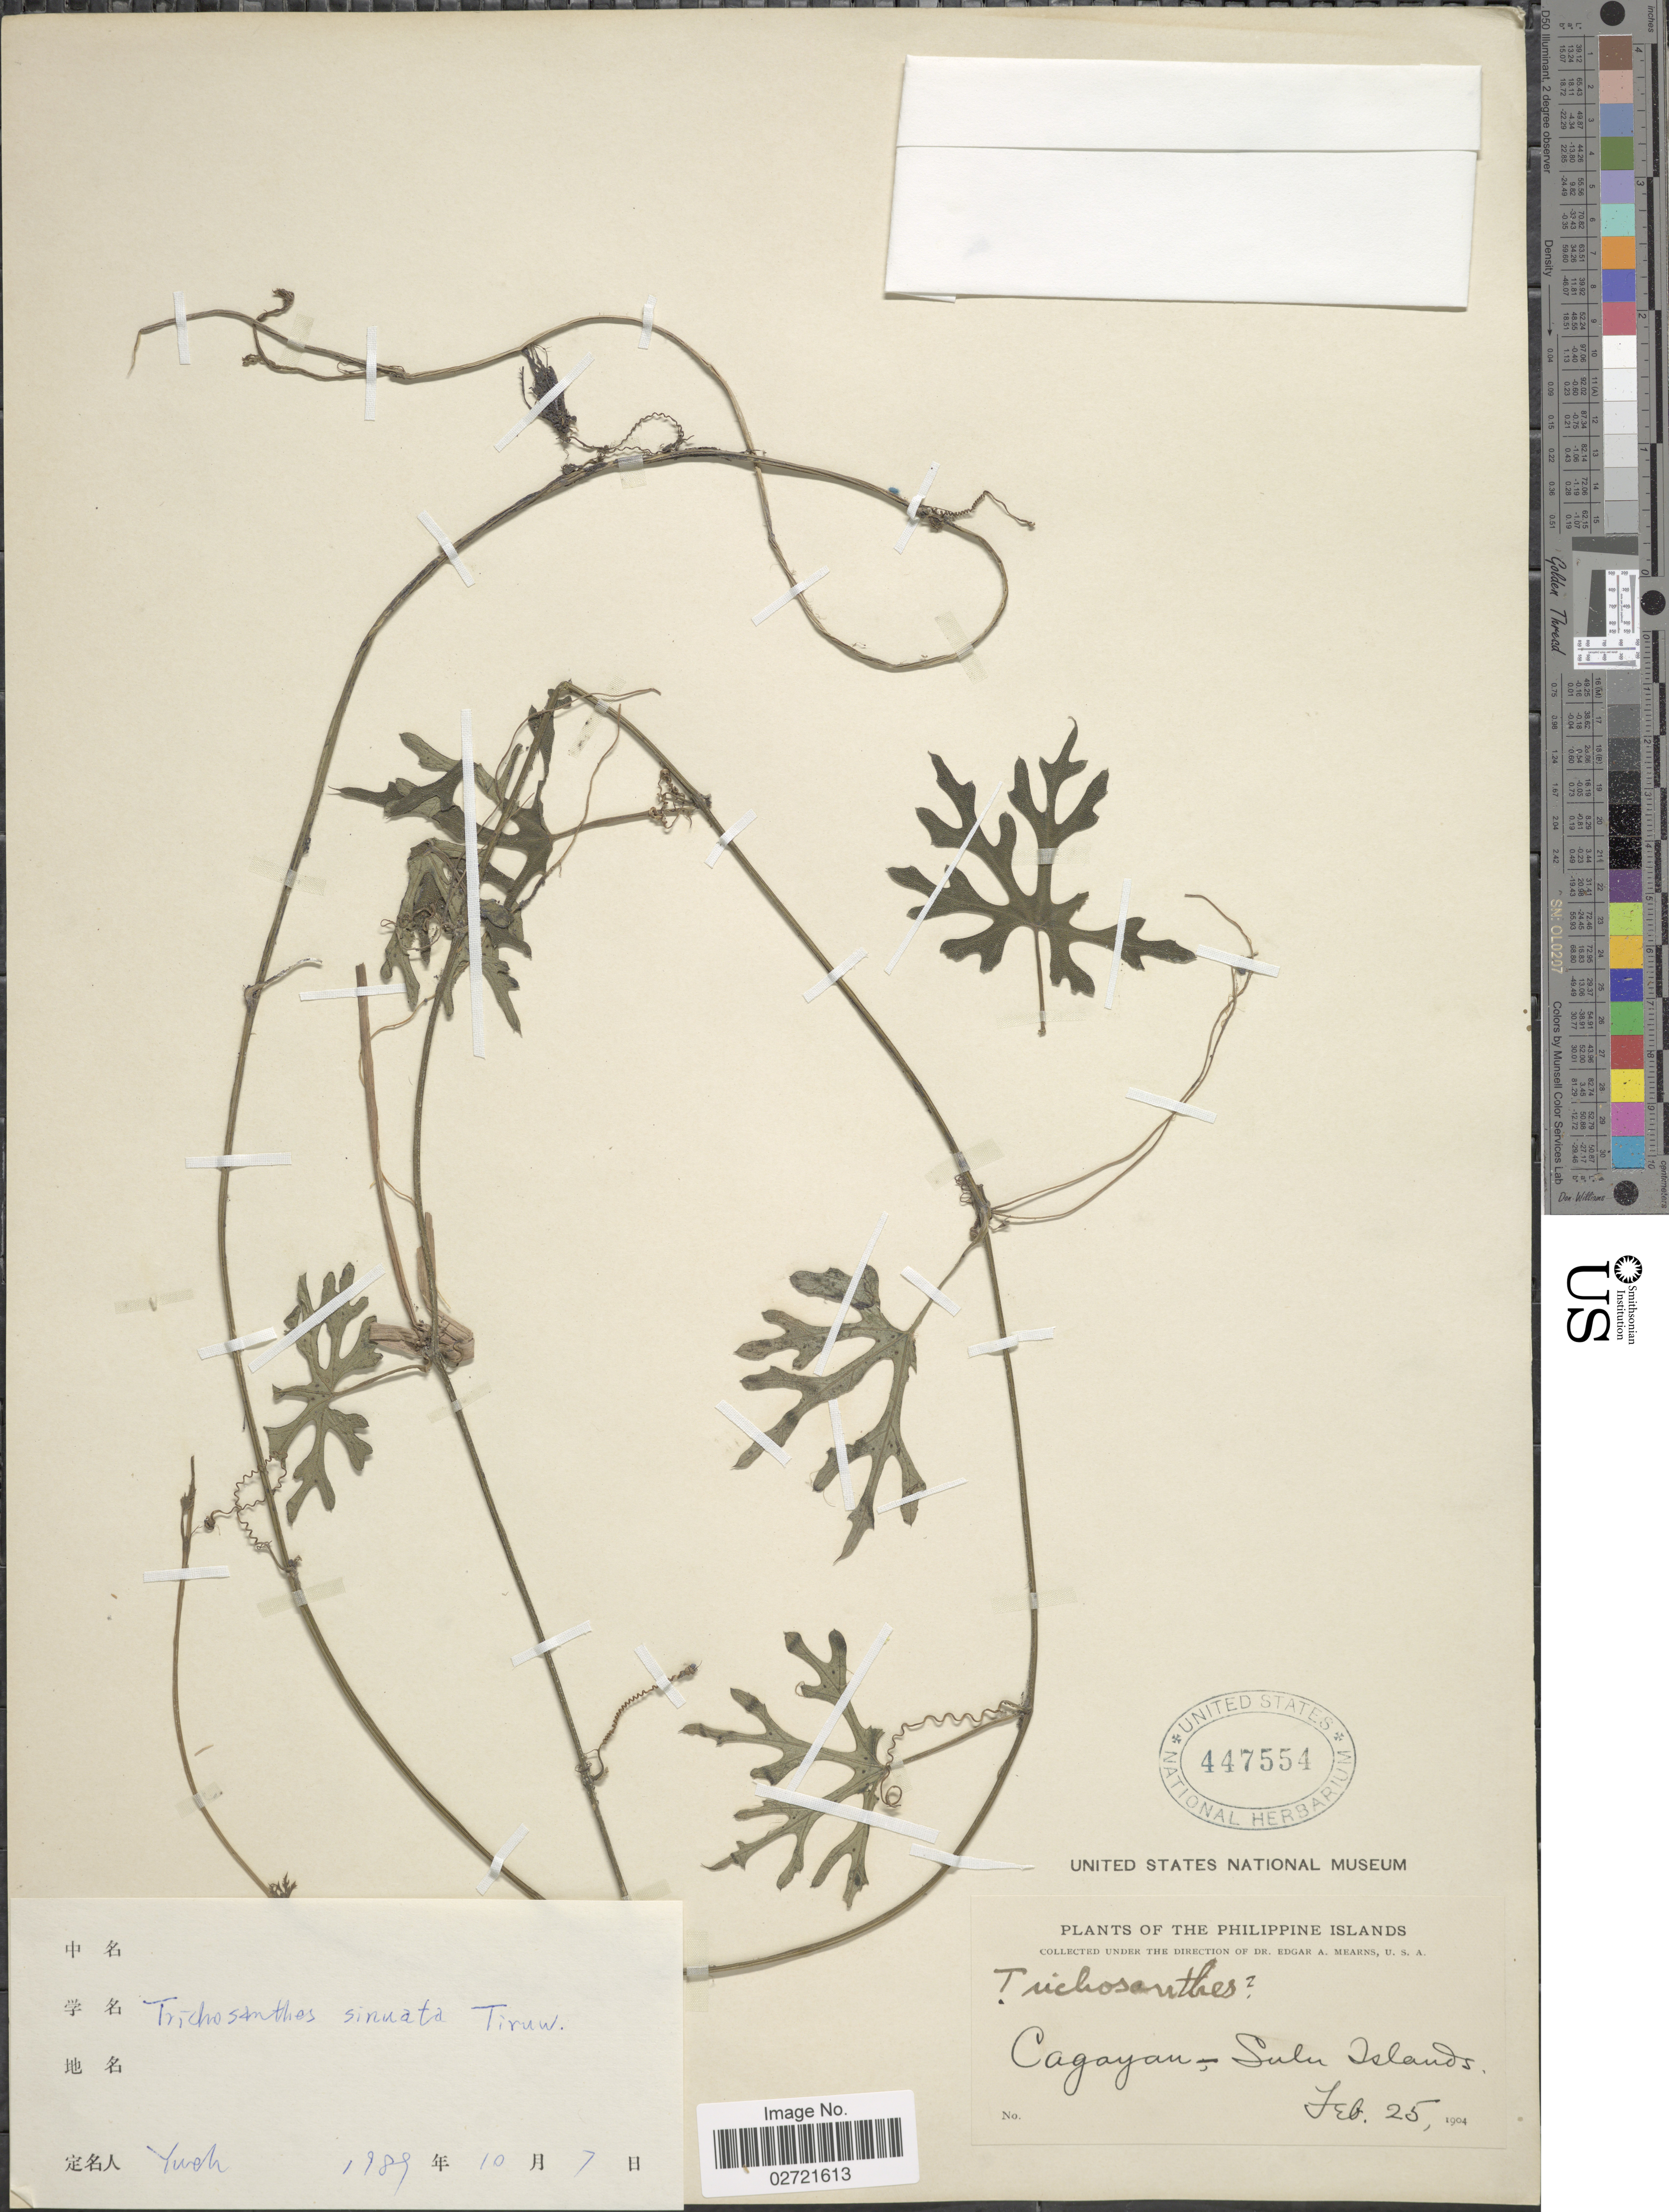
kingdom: Plantae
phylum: Tracheophyta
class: Magnoliopsida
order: Cucurbitales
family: Cucurbitaceae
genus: Trichosanthes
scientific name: Trichosanthes sinuata Tiruw., ined.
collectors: E. A. Mearns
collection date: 1904-02-25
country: Philippines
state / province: Muslim Mindanao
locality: Cagayan - Sulu Islands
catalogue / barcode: US 447554